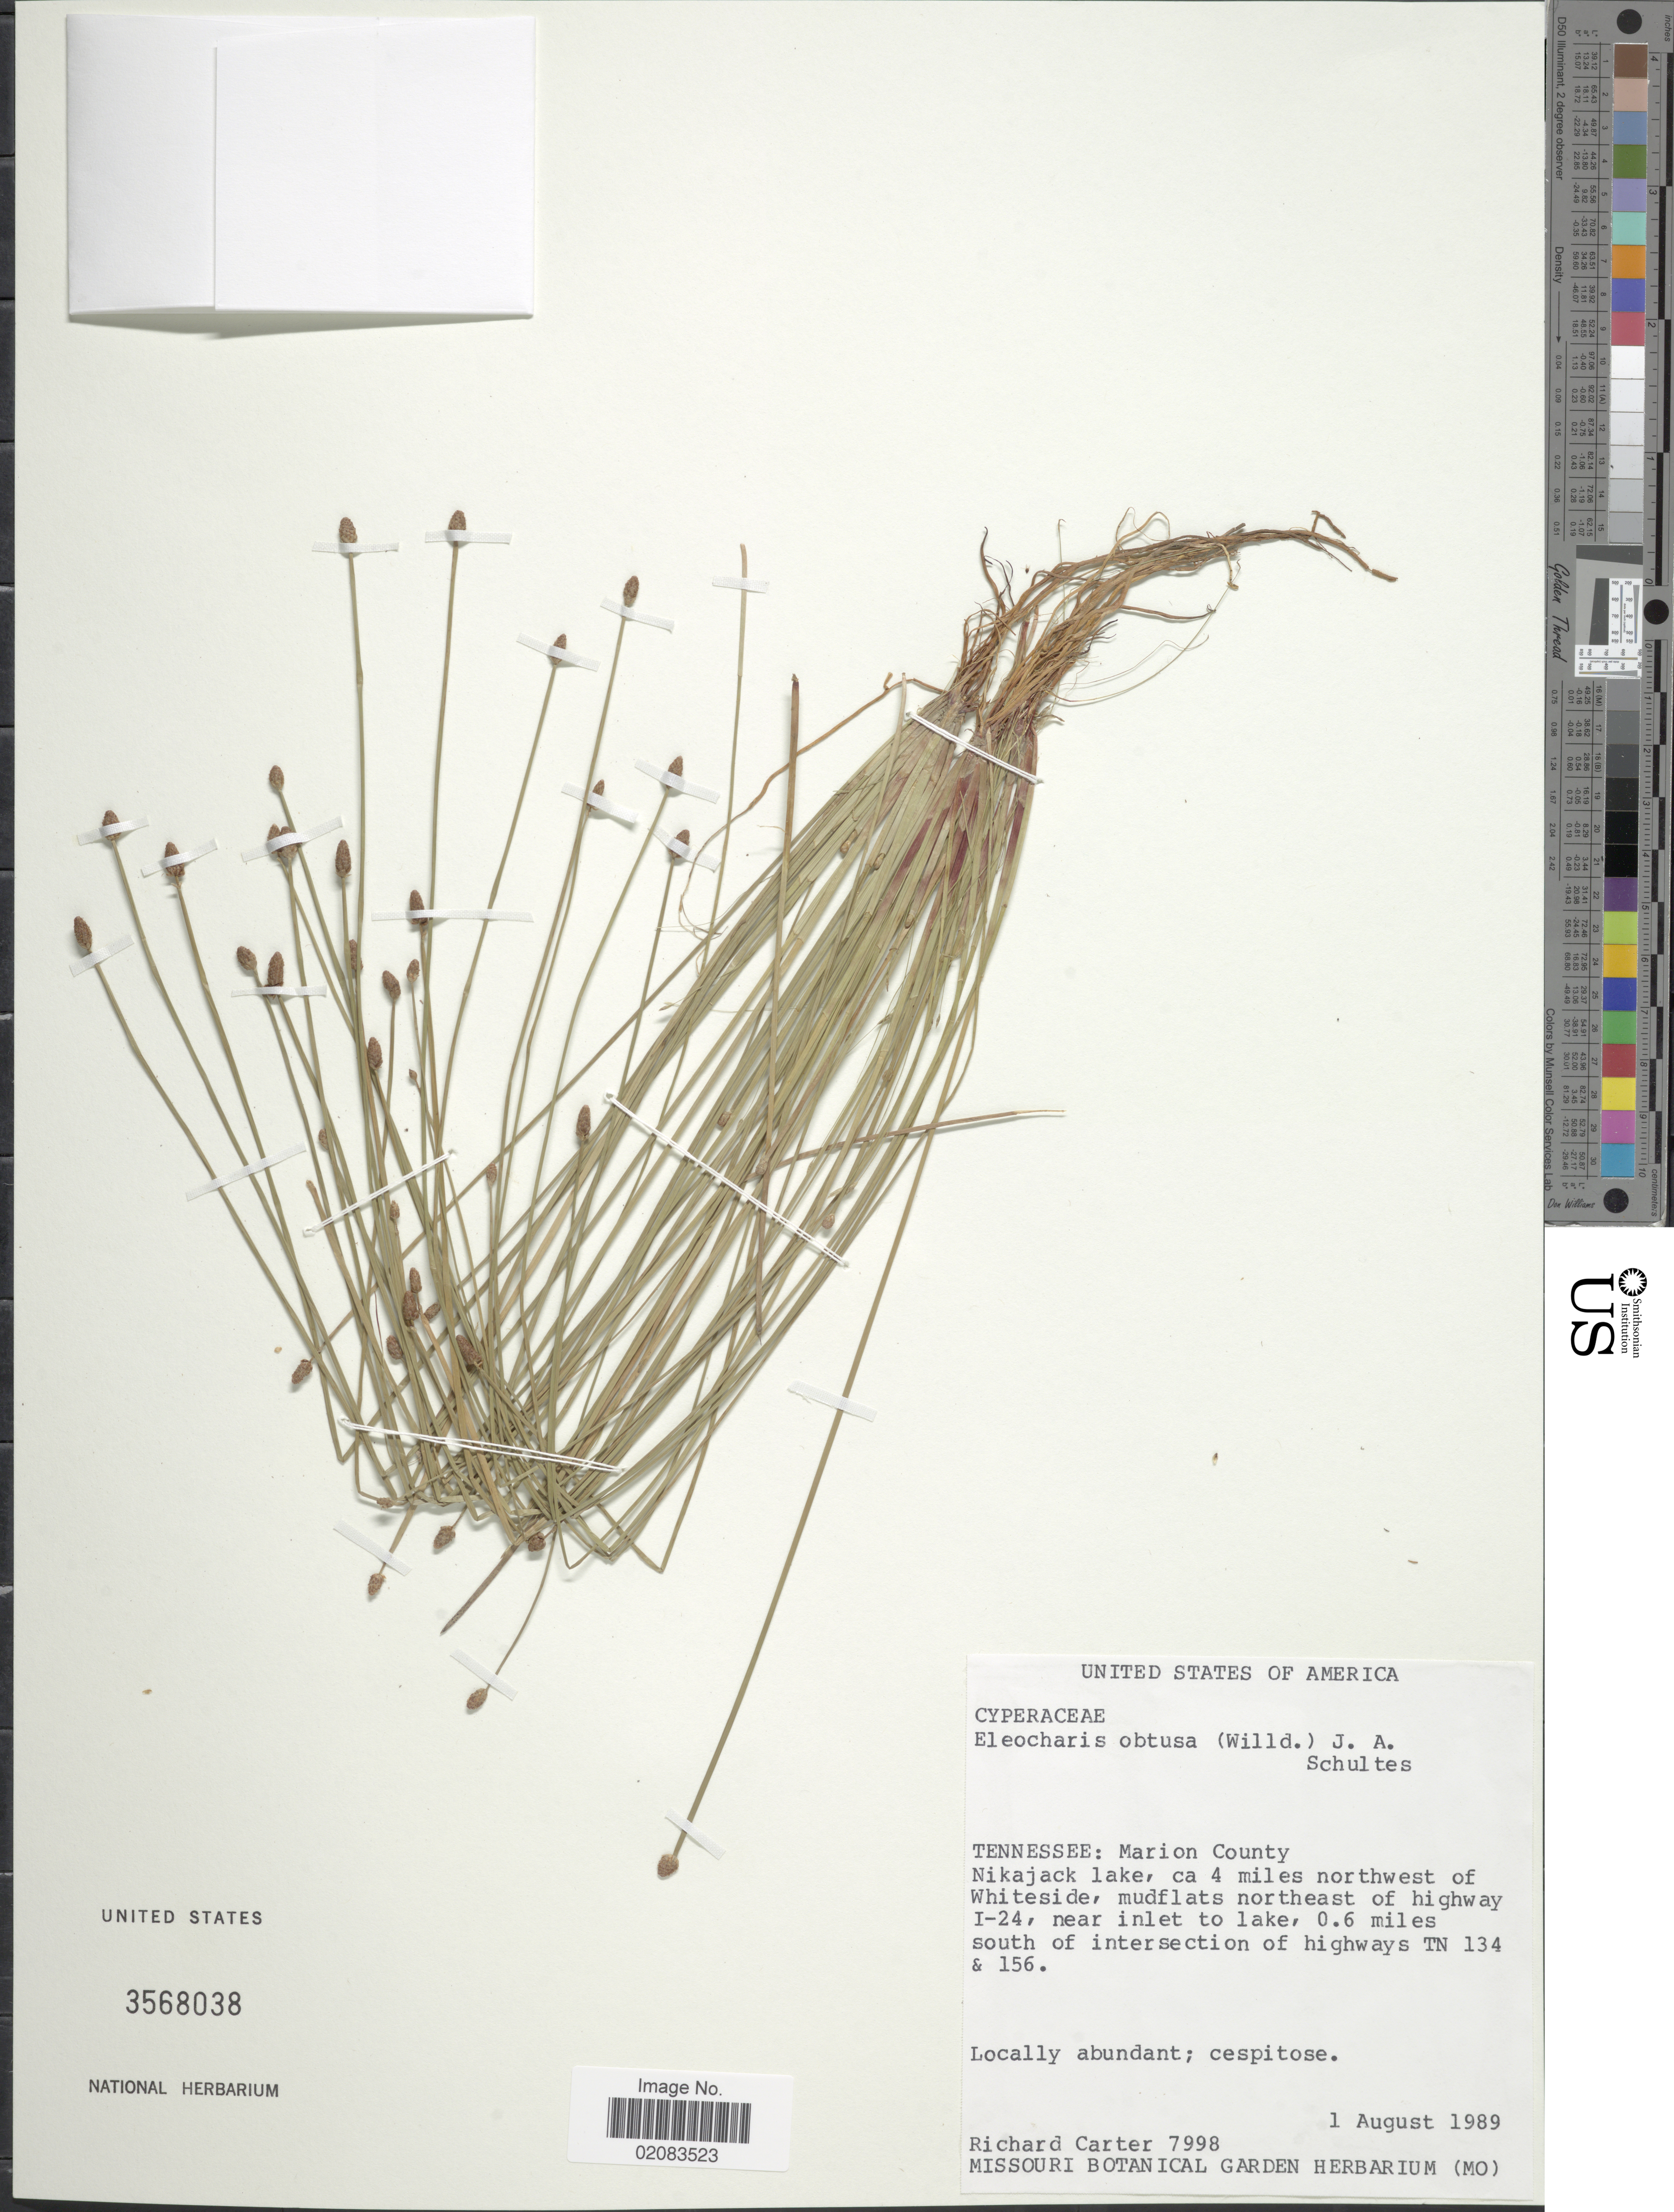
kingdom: Plantae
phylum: Tracheophyta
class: Liliopsida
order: Poales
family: Cyperaceae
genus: Eleocharis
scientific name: Eleocharis obtusa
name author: (Willd.) Schult.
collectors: R. Carter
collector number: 7998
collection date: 1989-08-01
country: United States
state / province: Tennessee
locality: Marion County, Nikajack lake, ca 4 miles northwest of Whiteside, mudflats northeast of highway I-24, near inlet to lake, 0.6 miles south of intersection of highways TN 134 & 156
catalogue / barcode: US 3568038